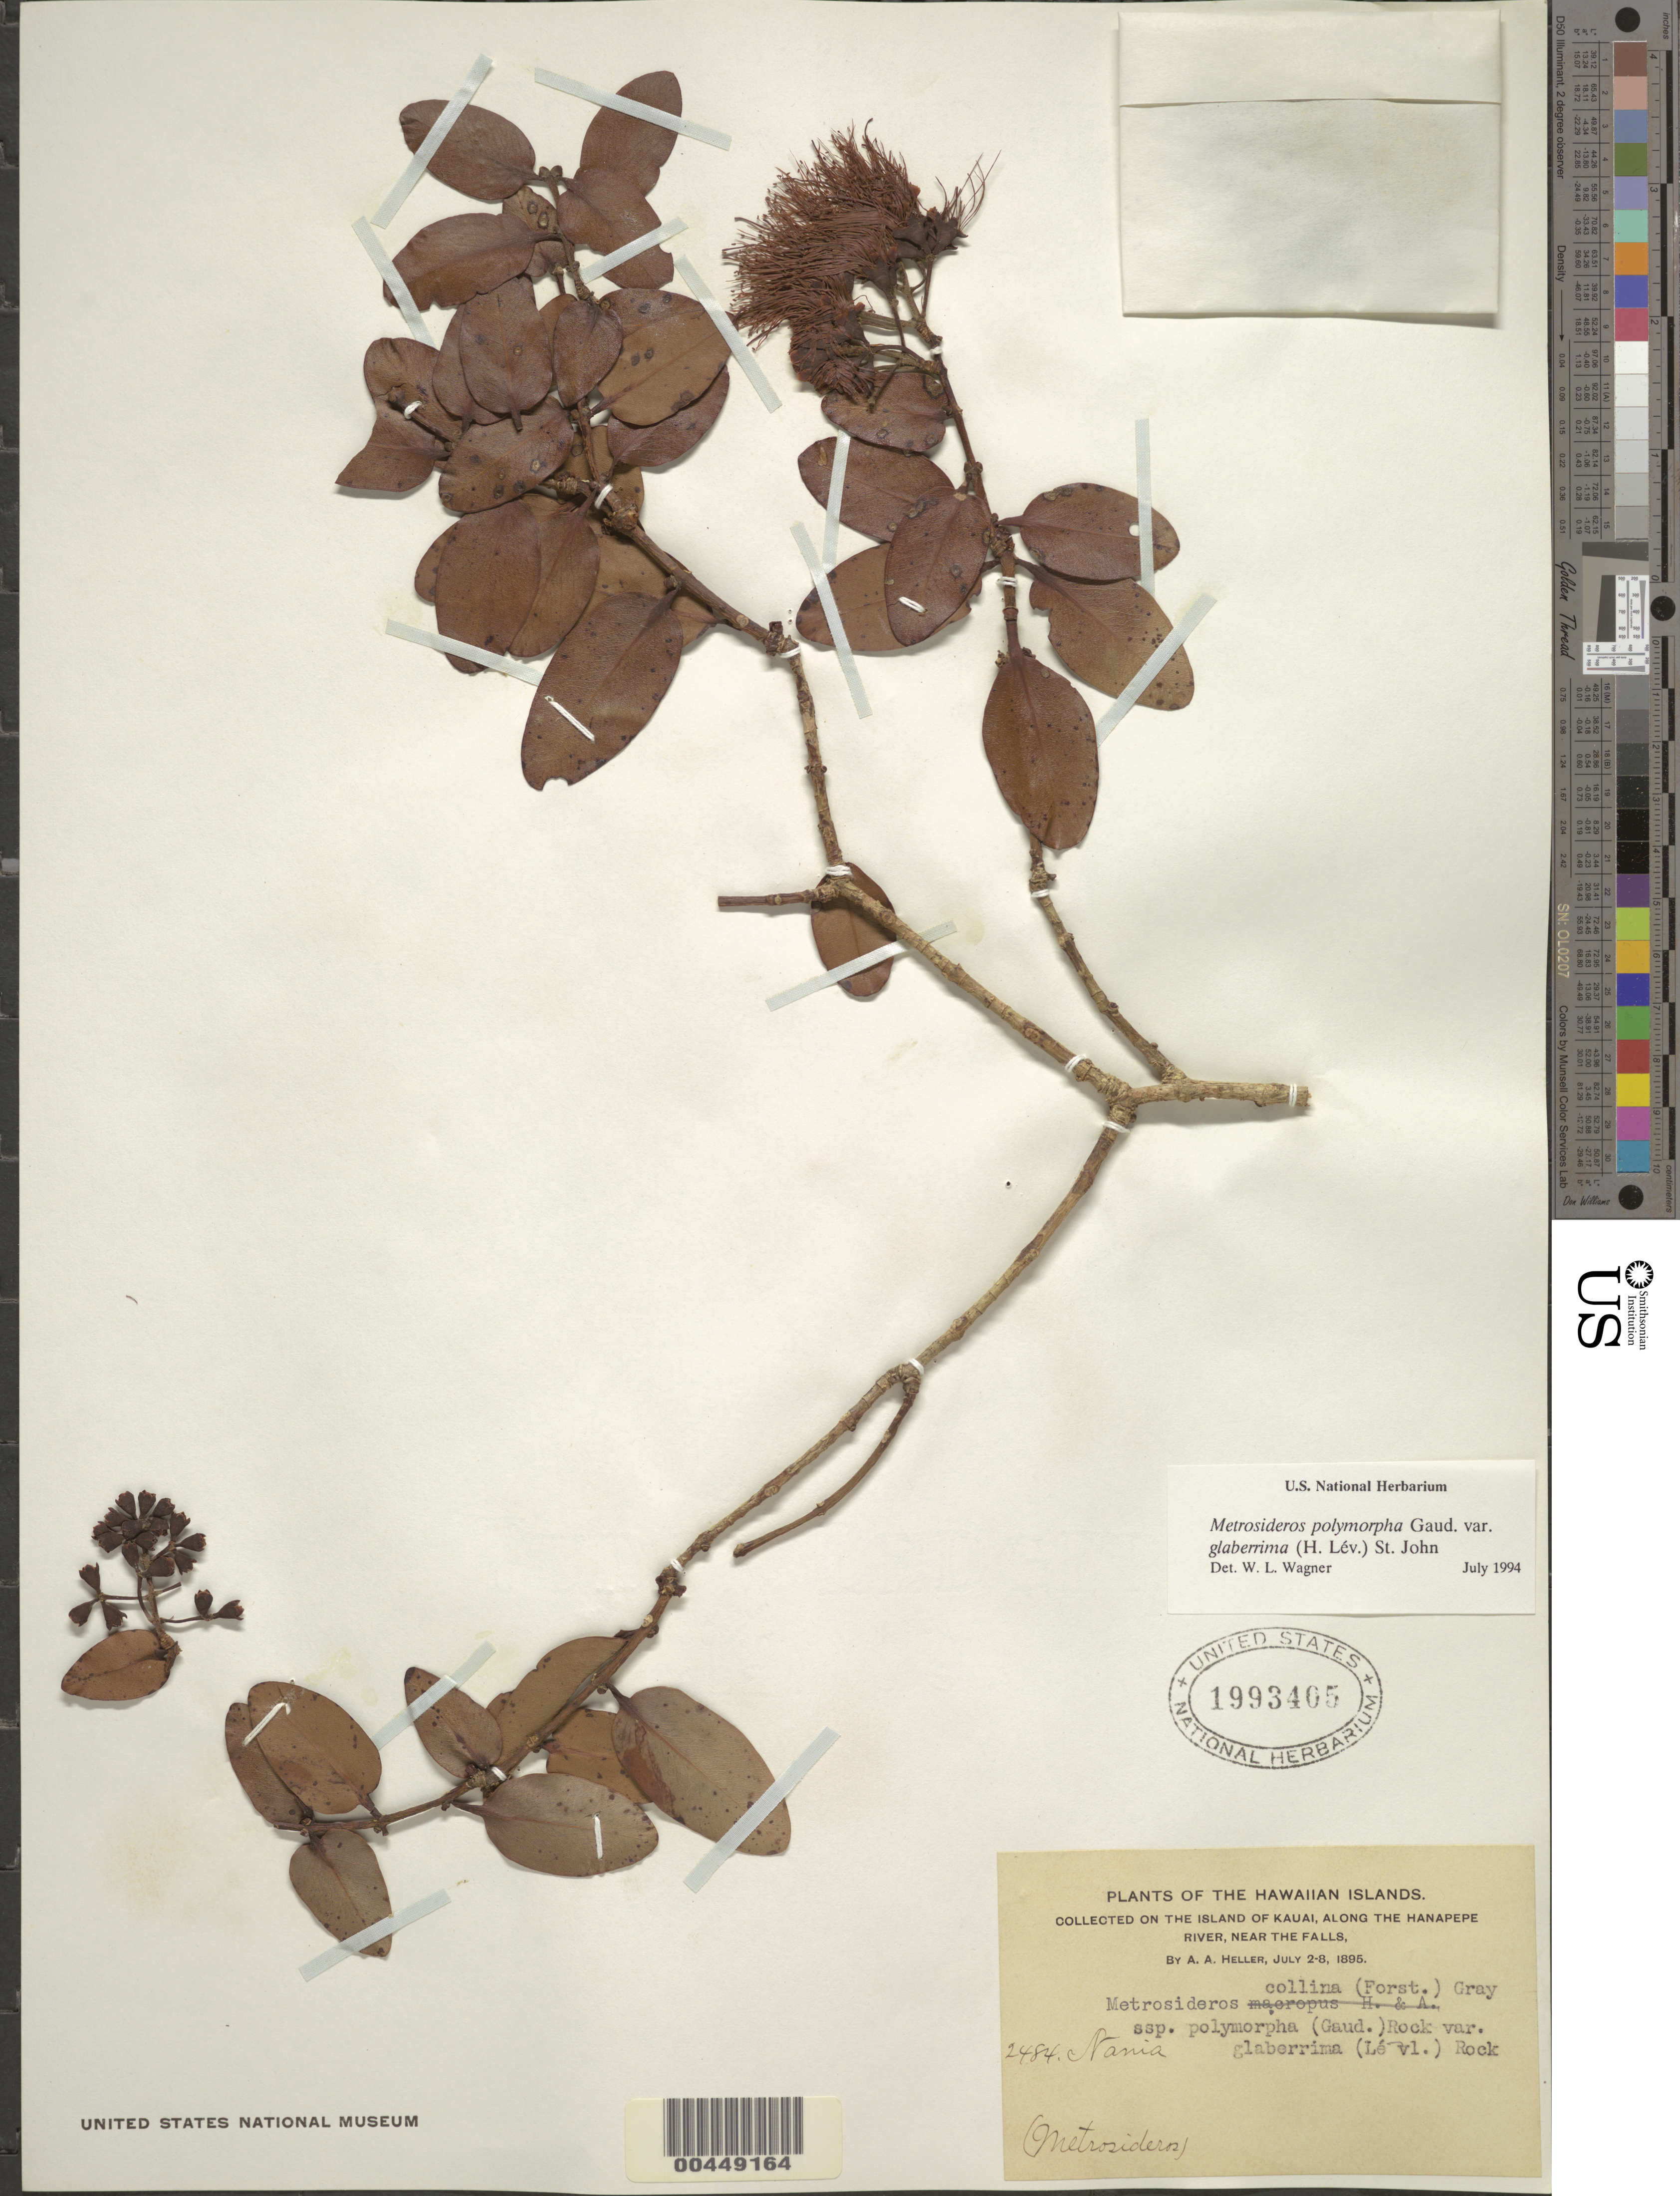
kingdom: Plantae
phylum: Tracheophyta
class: Magnoliopsida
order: Myrtales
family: Myrtaceae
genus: Metrosideros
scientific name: Metrosideros polymorpha var. glaberrima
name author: (H. Lév.) H. St. John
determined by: Wagner, W. L., (BOT), Smithsonian Institution - National Museum of Natural History (UNITED STATES)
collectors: A. A. Heller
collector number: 2484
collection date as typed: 2 Jul 1895 to 8 Jul 1895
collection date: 1895-07-02/1895-07-08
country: United States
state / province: Hawaii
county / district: Kauai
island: Kaua'i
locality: Along the Hanapepe River, near the falls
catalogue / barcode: US 1993405